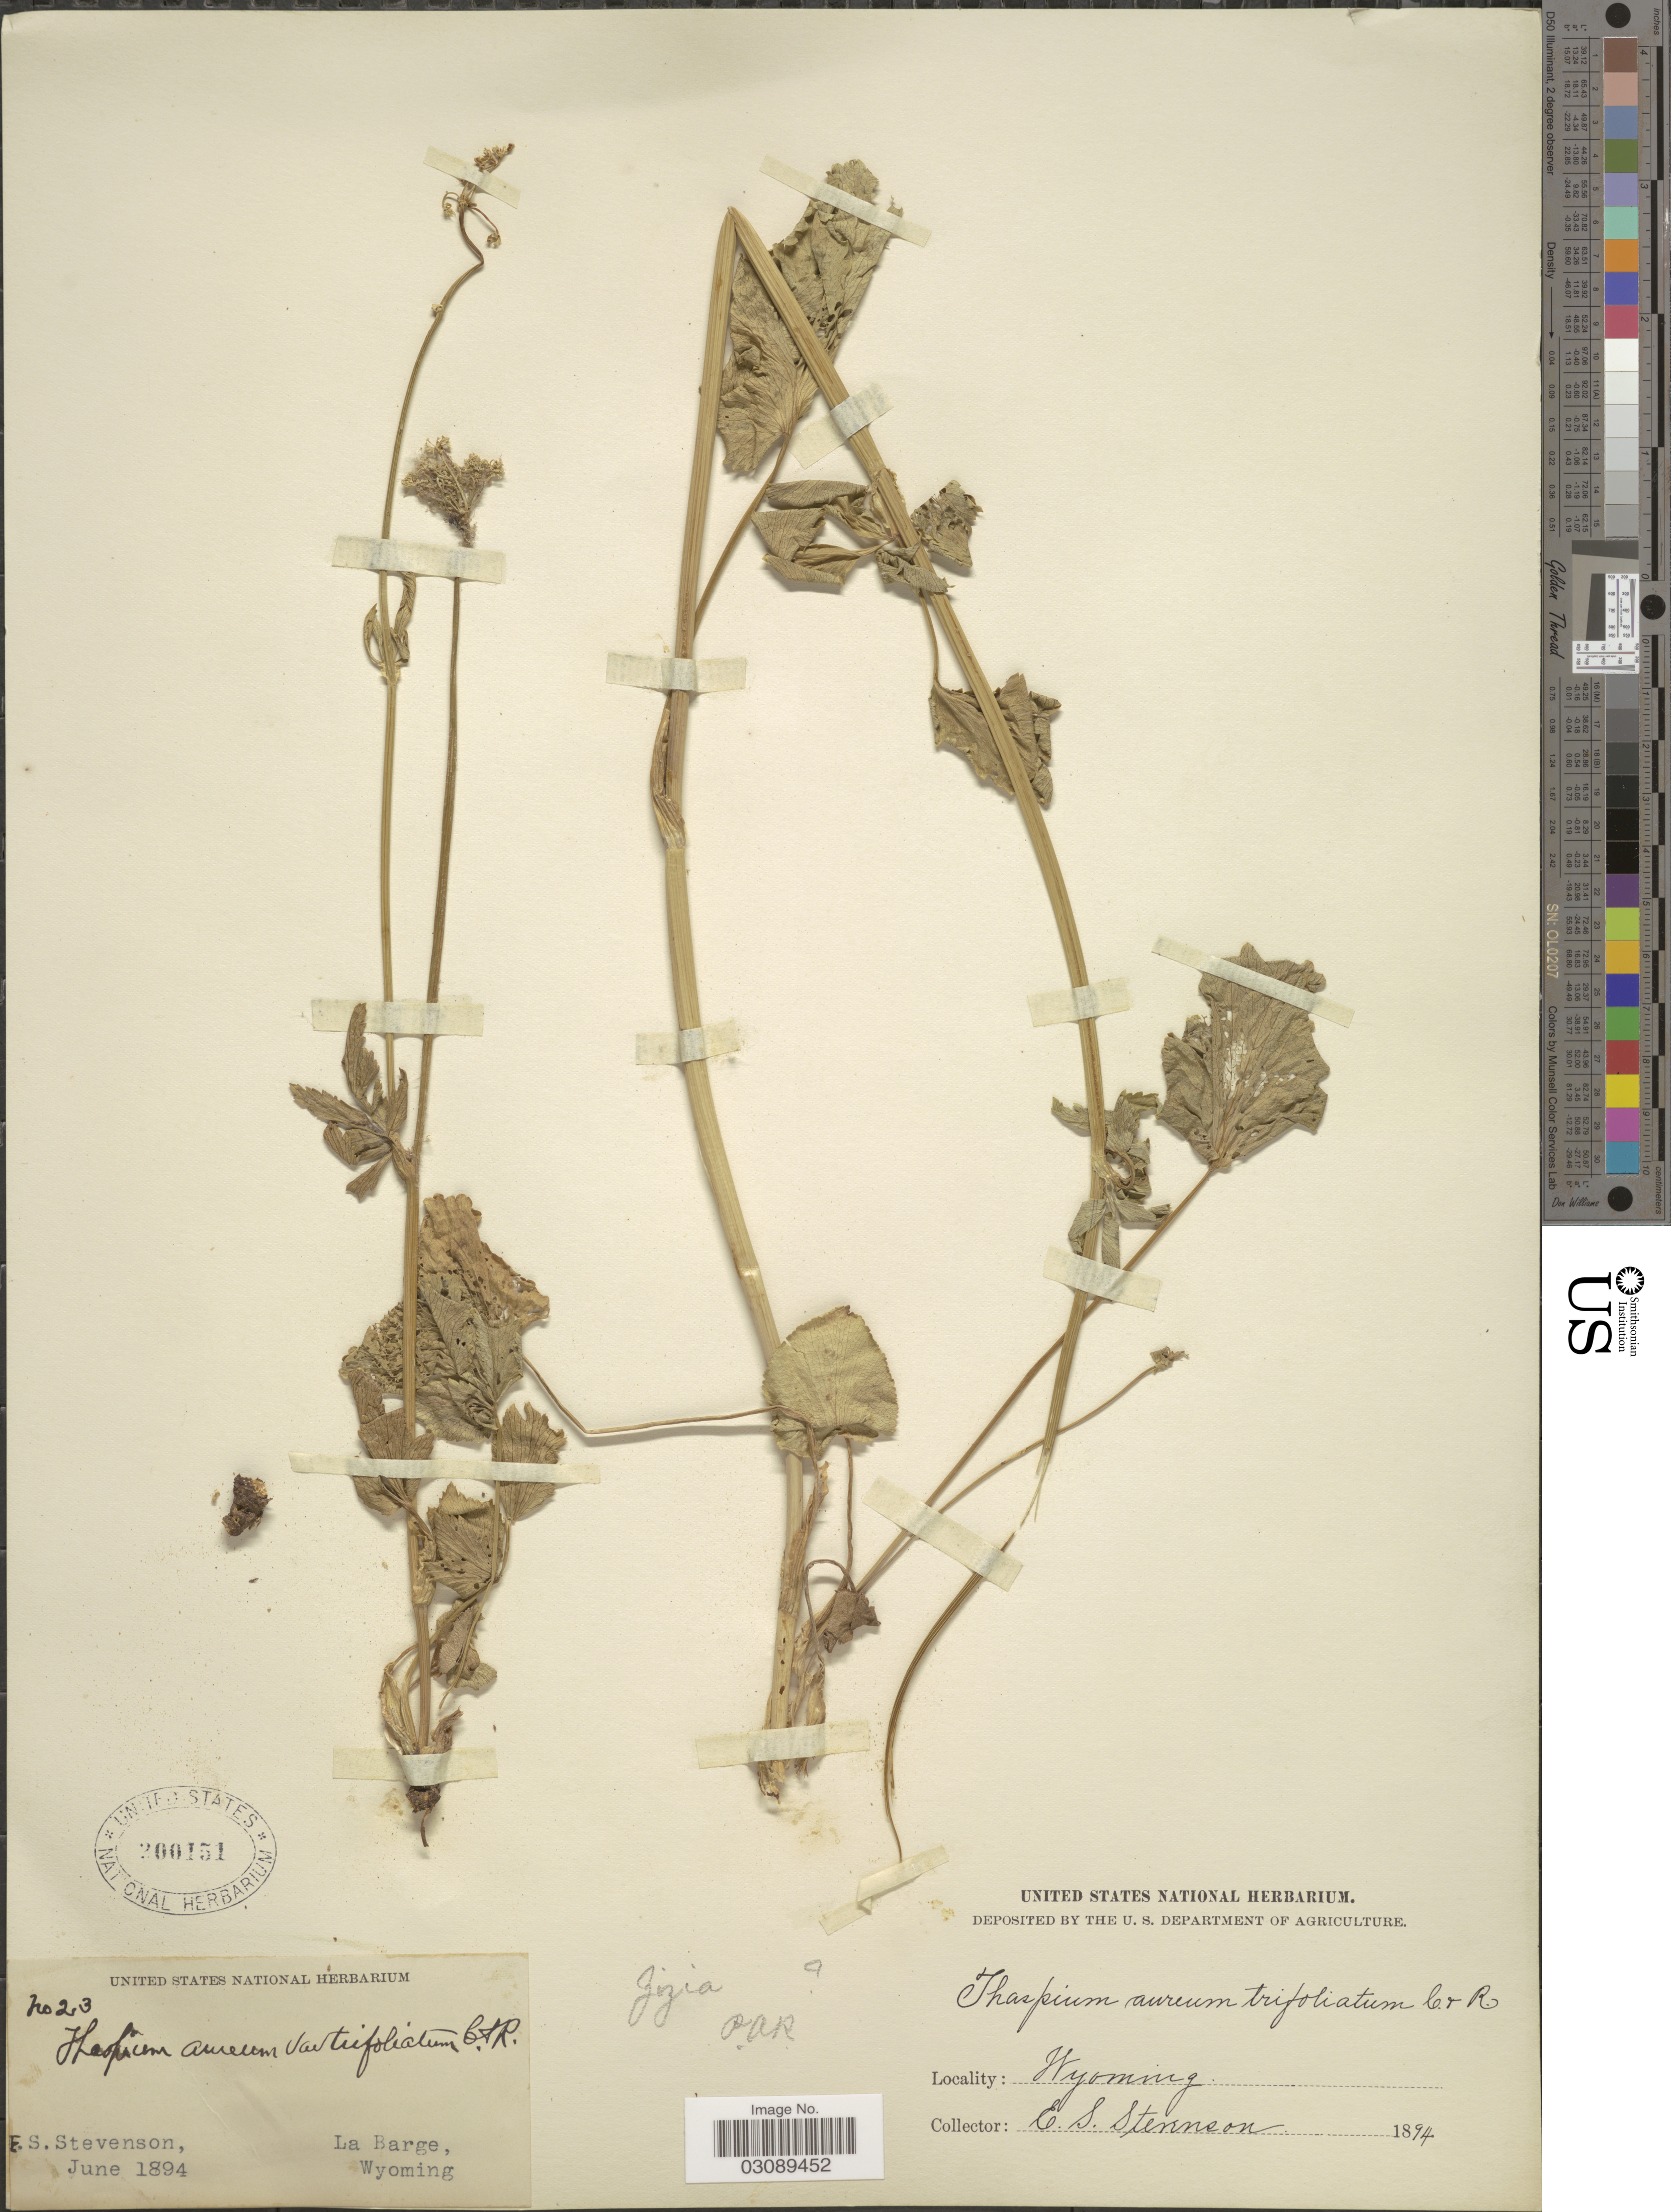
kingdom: Plantae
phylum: Tracheophyta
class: Magnoliopsida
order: Apiales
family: Apiaceae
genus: Thaspium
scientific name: Thaspium aureum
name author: (L.) Nutt.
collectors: E. Stevenson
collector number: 23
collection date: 1894-06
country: United States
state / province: Wyoming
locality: La Barge.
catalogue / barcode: US 200151